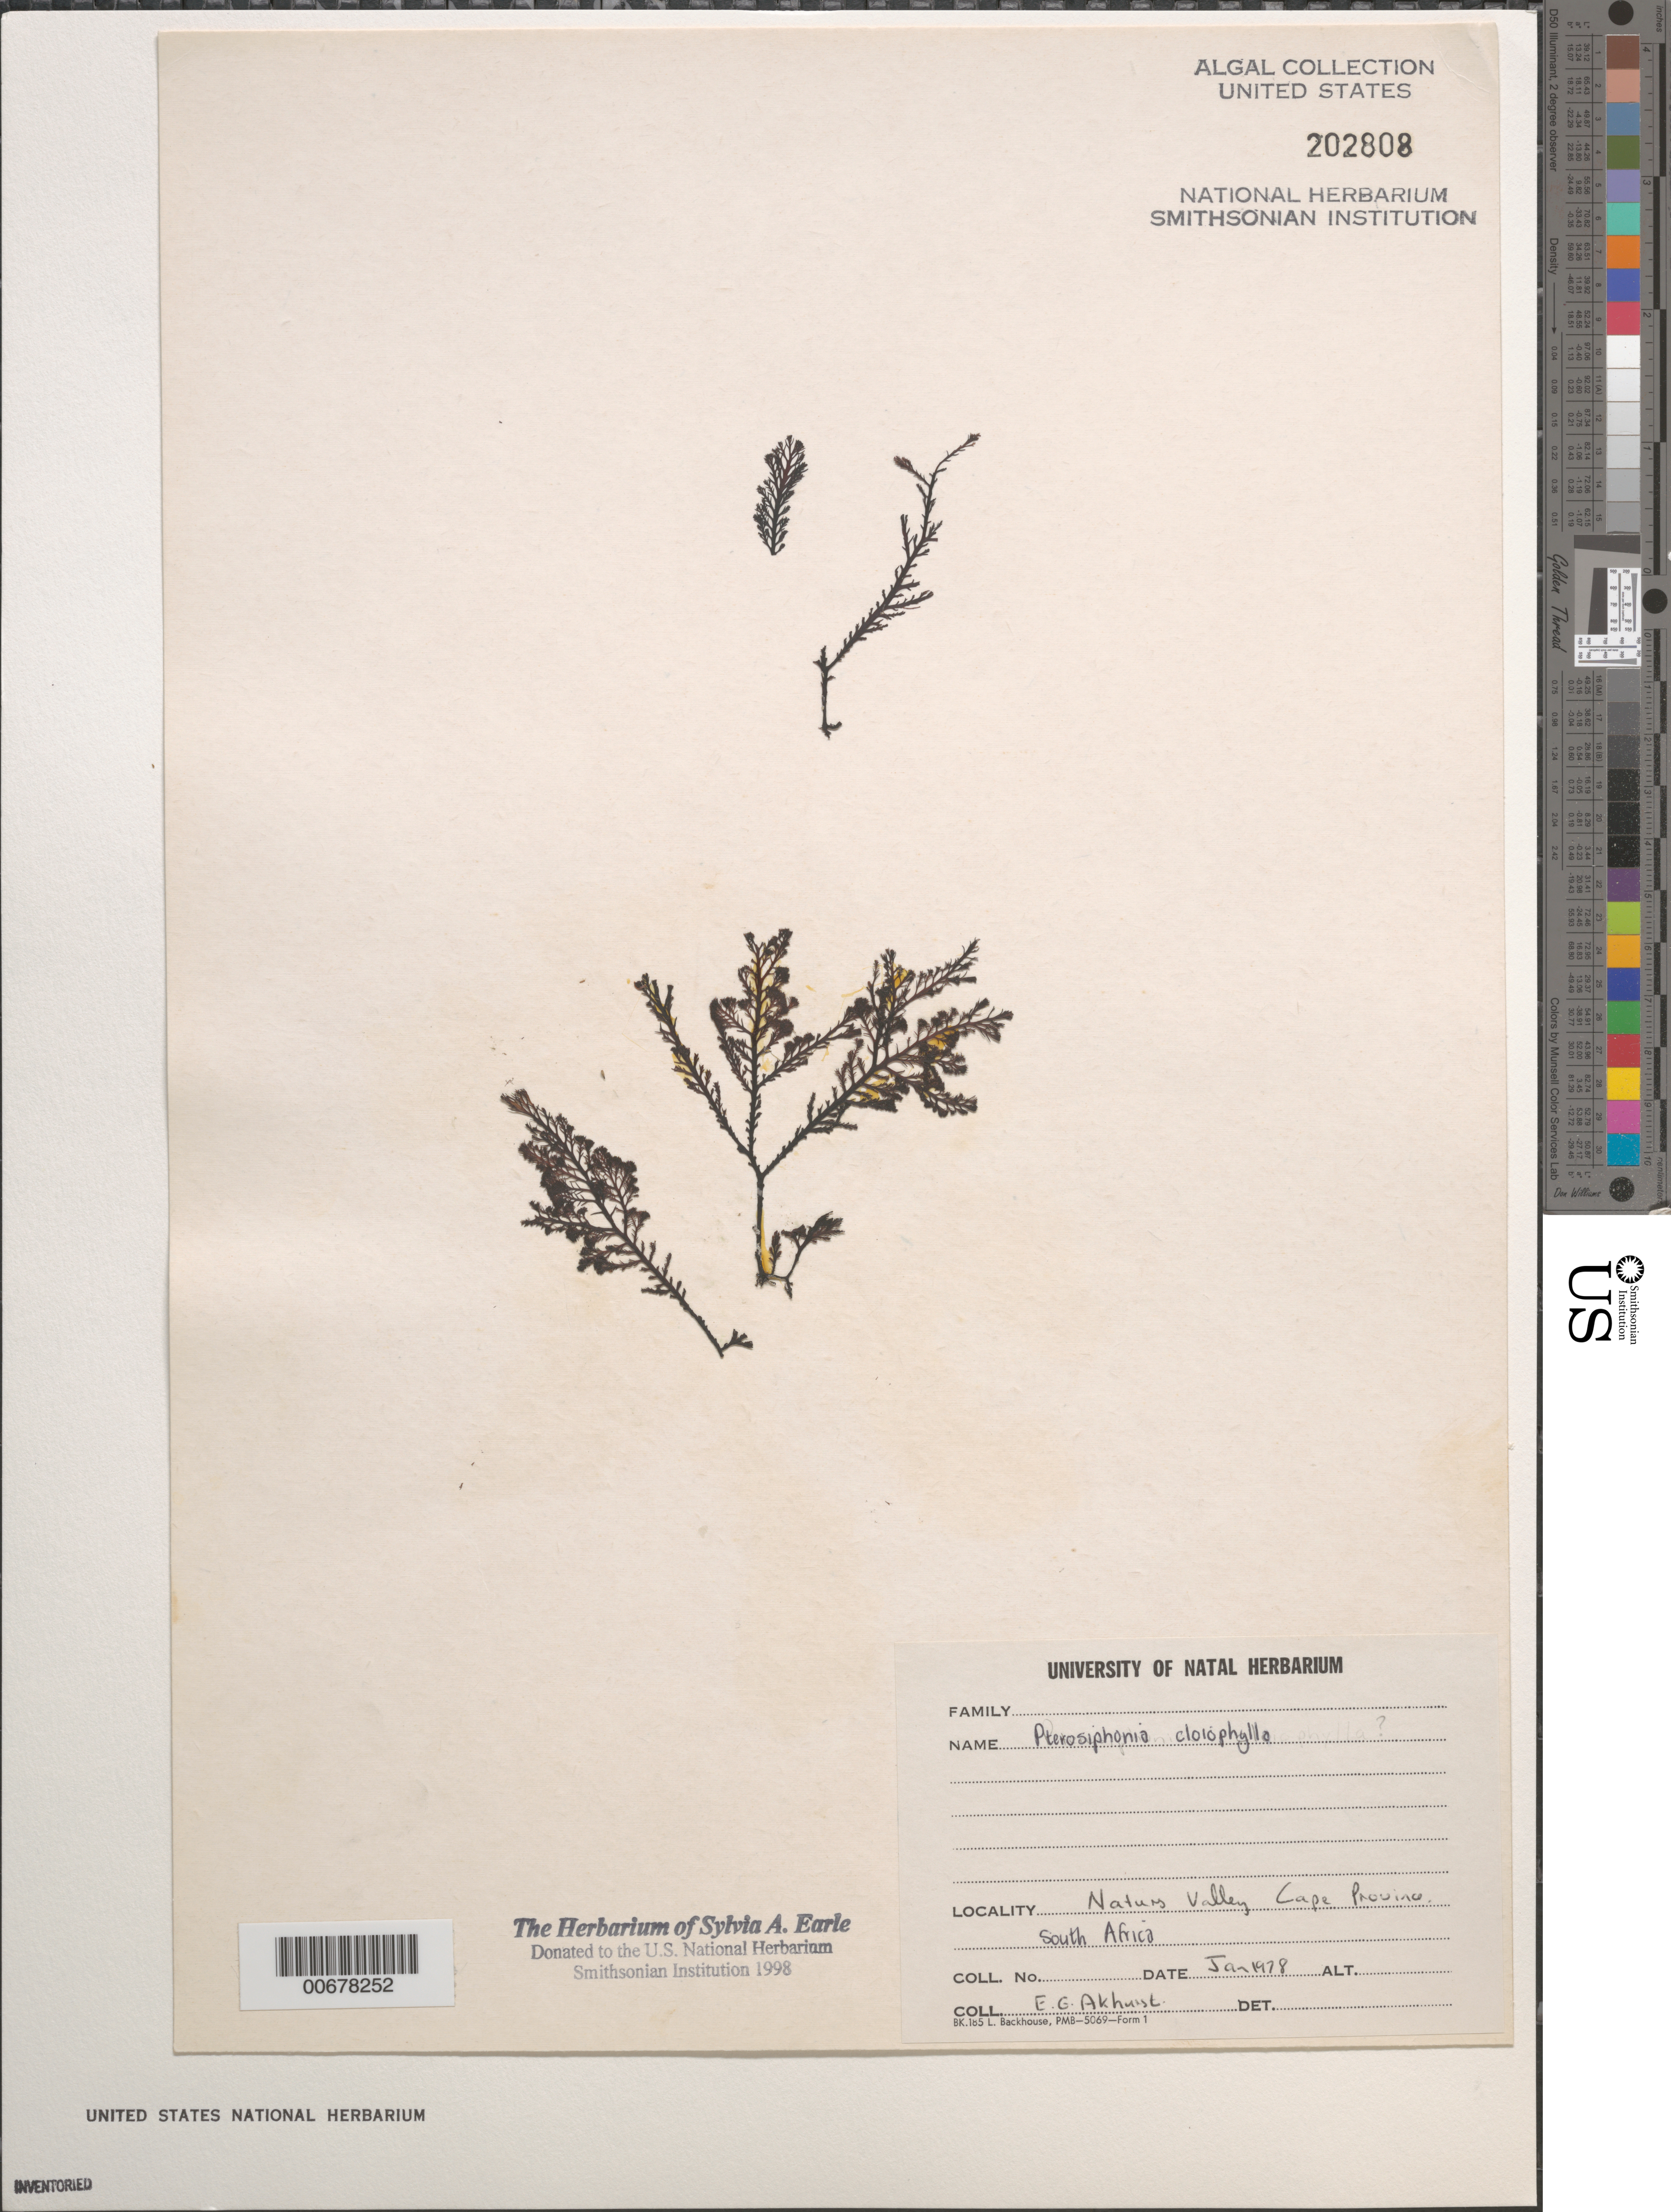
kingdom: Plantae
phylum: Rhodophyta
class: Florideophyceae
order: Ceramiales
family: Rhodomelaceae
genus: Pterosiphonia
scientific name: Pterosiphonia farlowii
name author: Hollenb.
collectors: E. Akhurst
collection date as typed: Jan 1978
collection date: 1978-01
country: South Africa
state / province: Western Cape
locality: Natures Valley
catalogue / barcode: US 202808